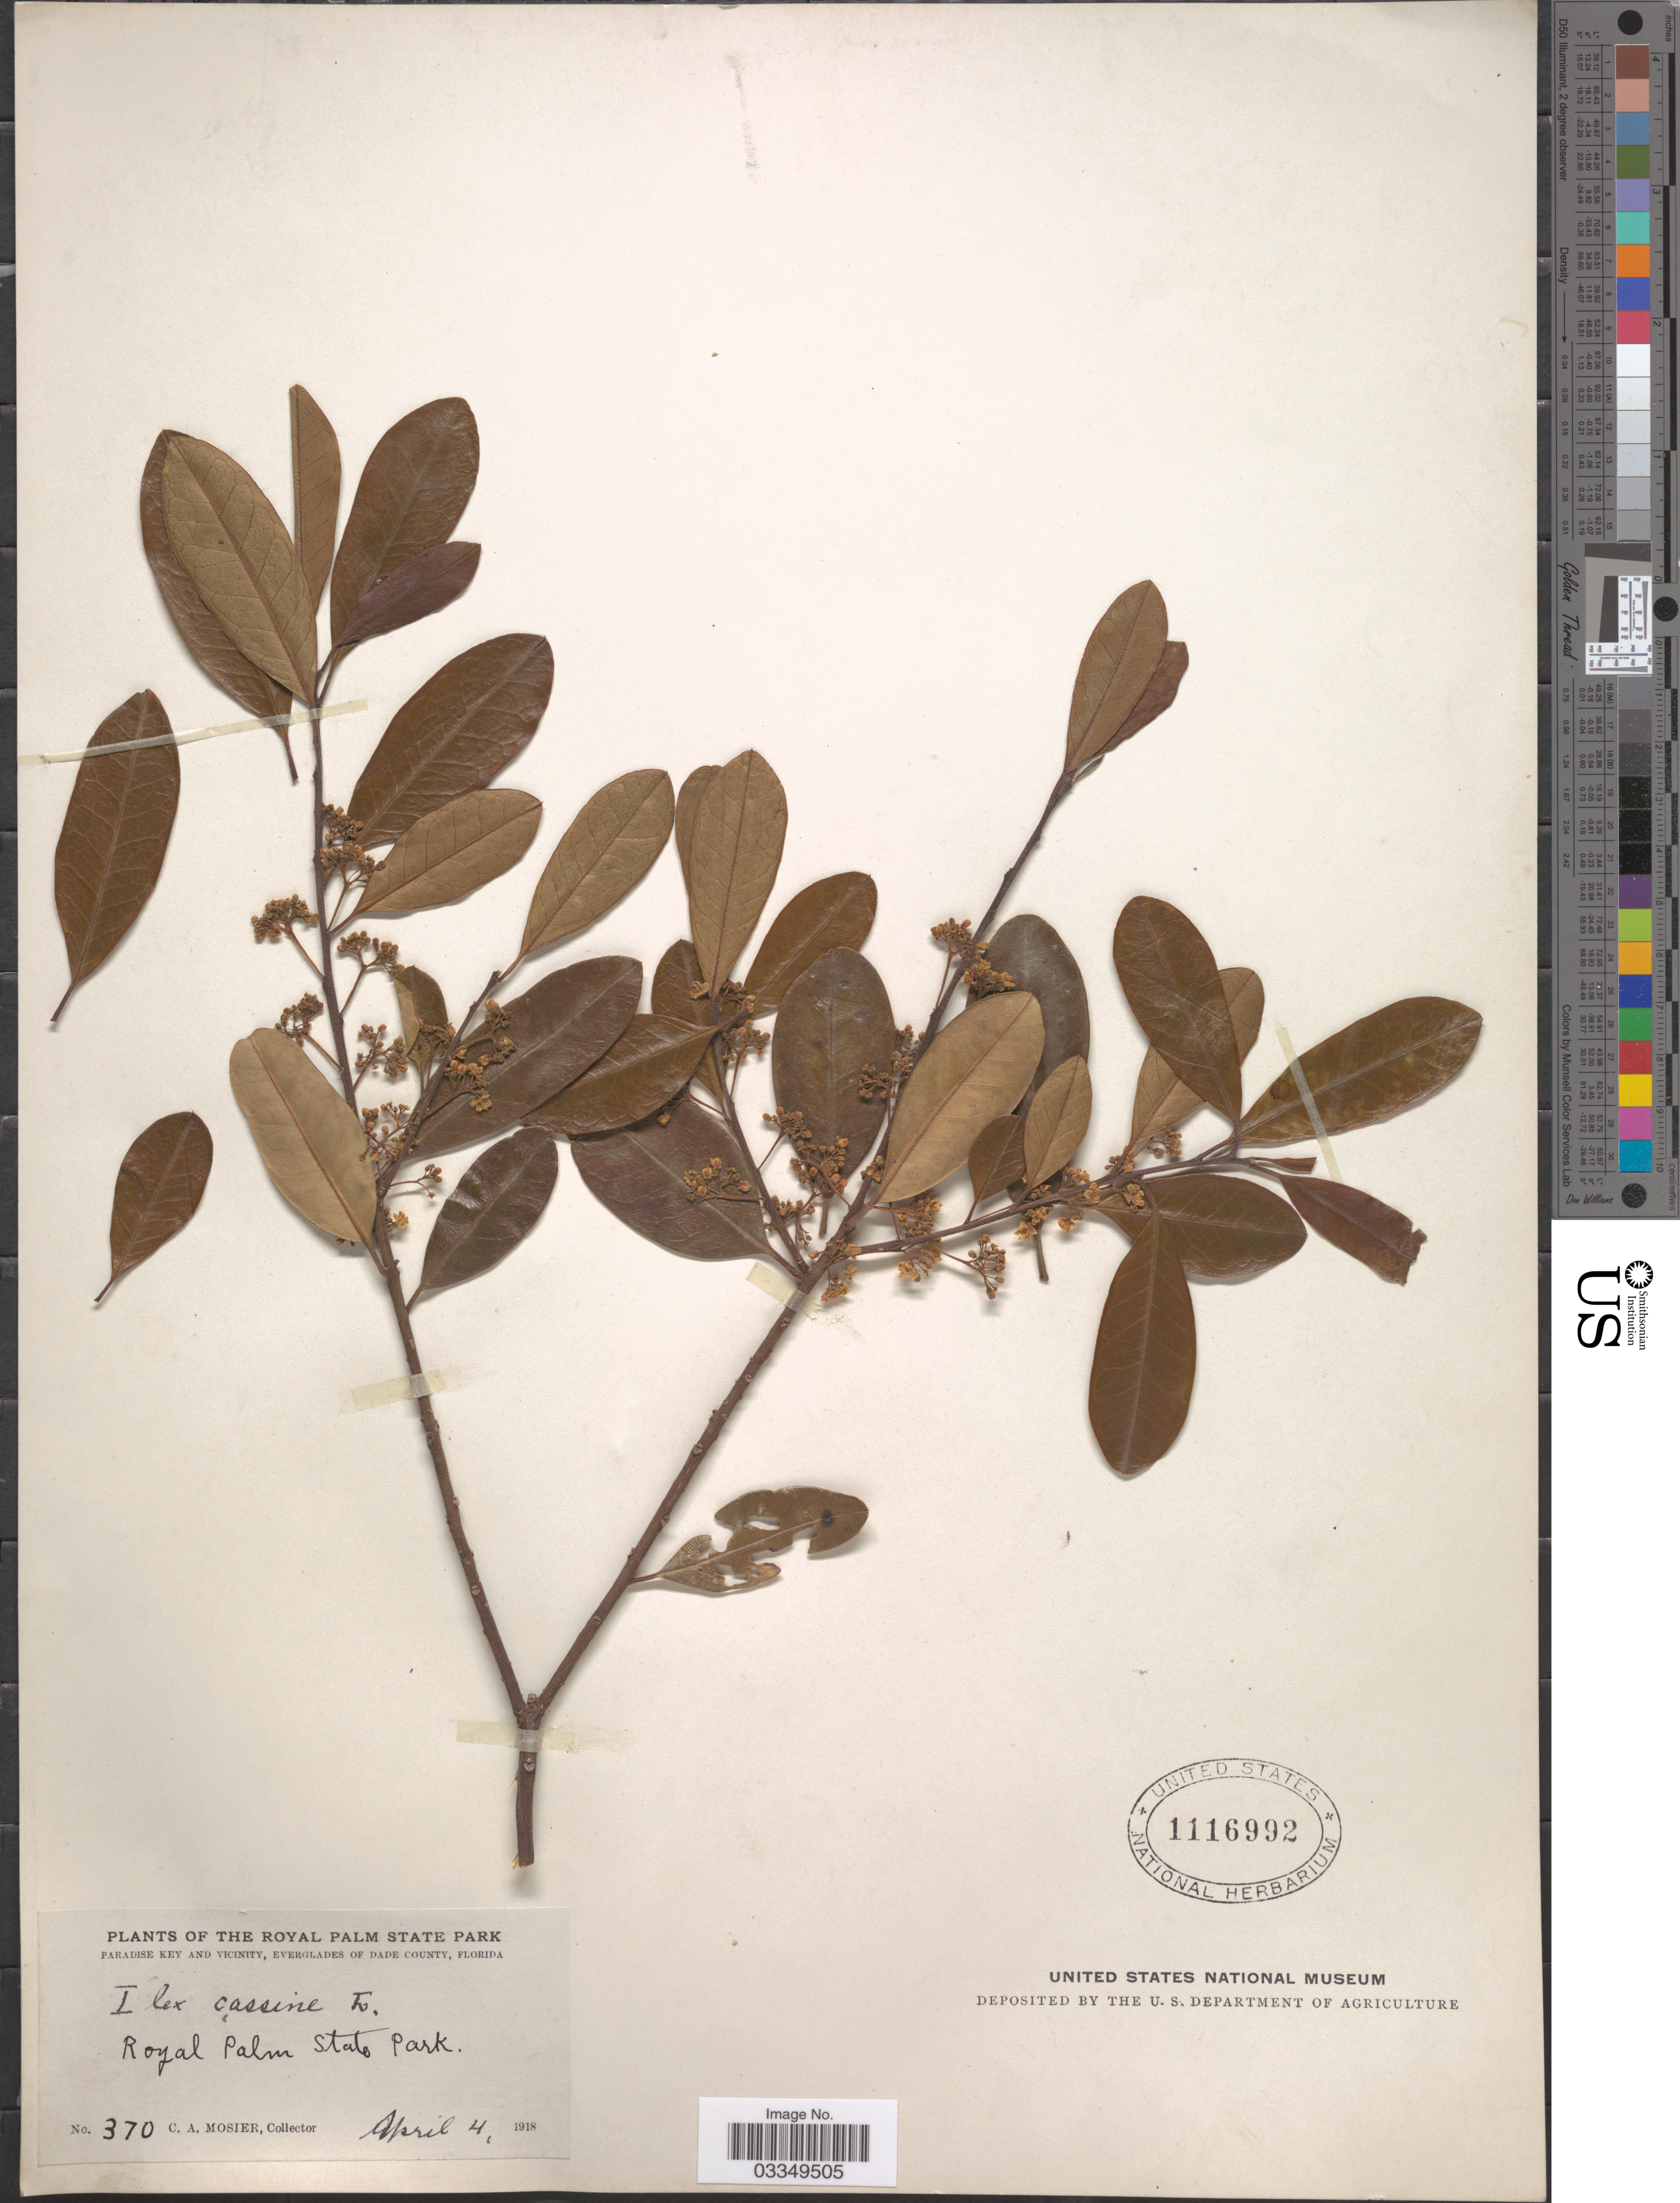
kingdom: Plantae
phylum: Tracheophyta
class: Magnoliopsida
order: Aquifoliales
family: Aquifoliaceae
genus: Ilex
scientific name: Ilex cassine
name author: L.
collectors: C. A. Mosier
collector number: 370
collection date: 1918-04-04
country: United States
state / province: Florida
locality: The Royal Palm State Park, Paradise Key and vicinity, Everglades of Dade County.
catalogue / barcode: US 1116992